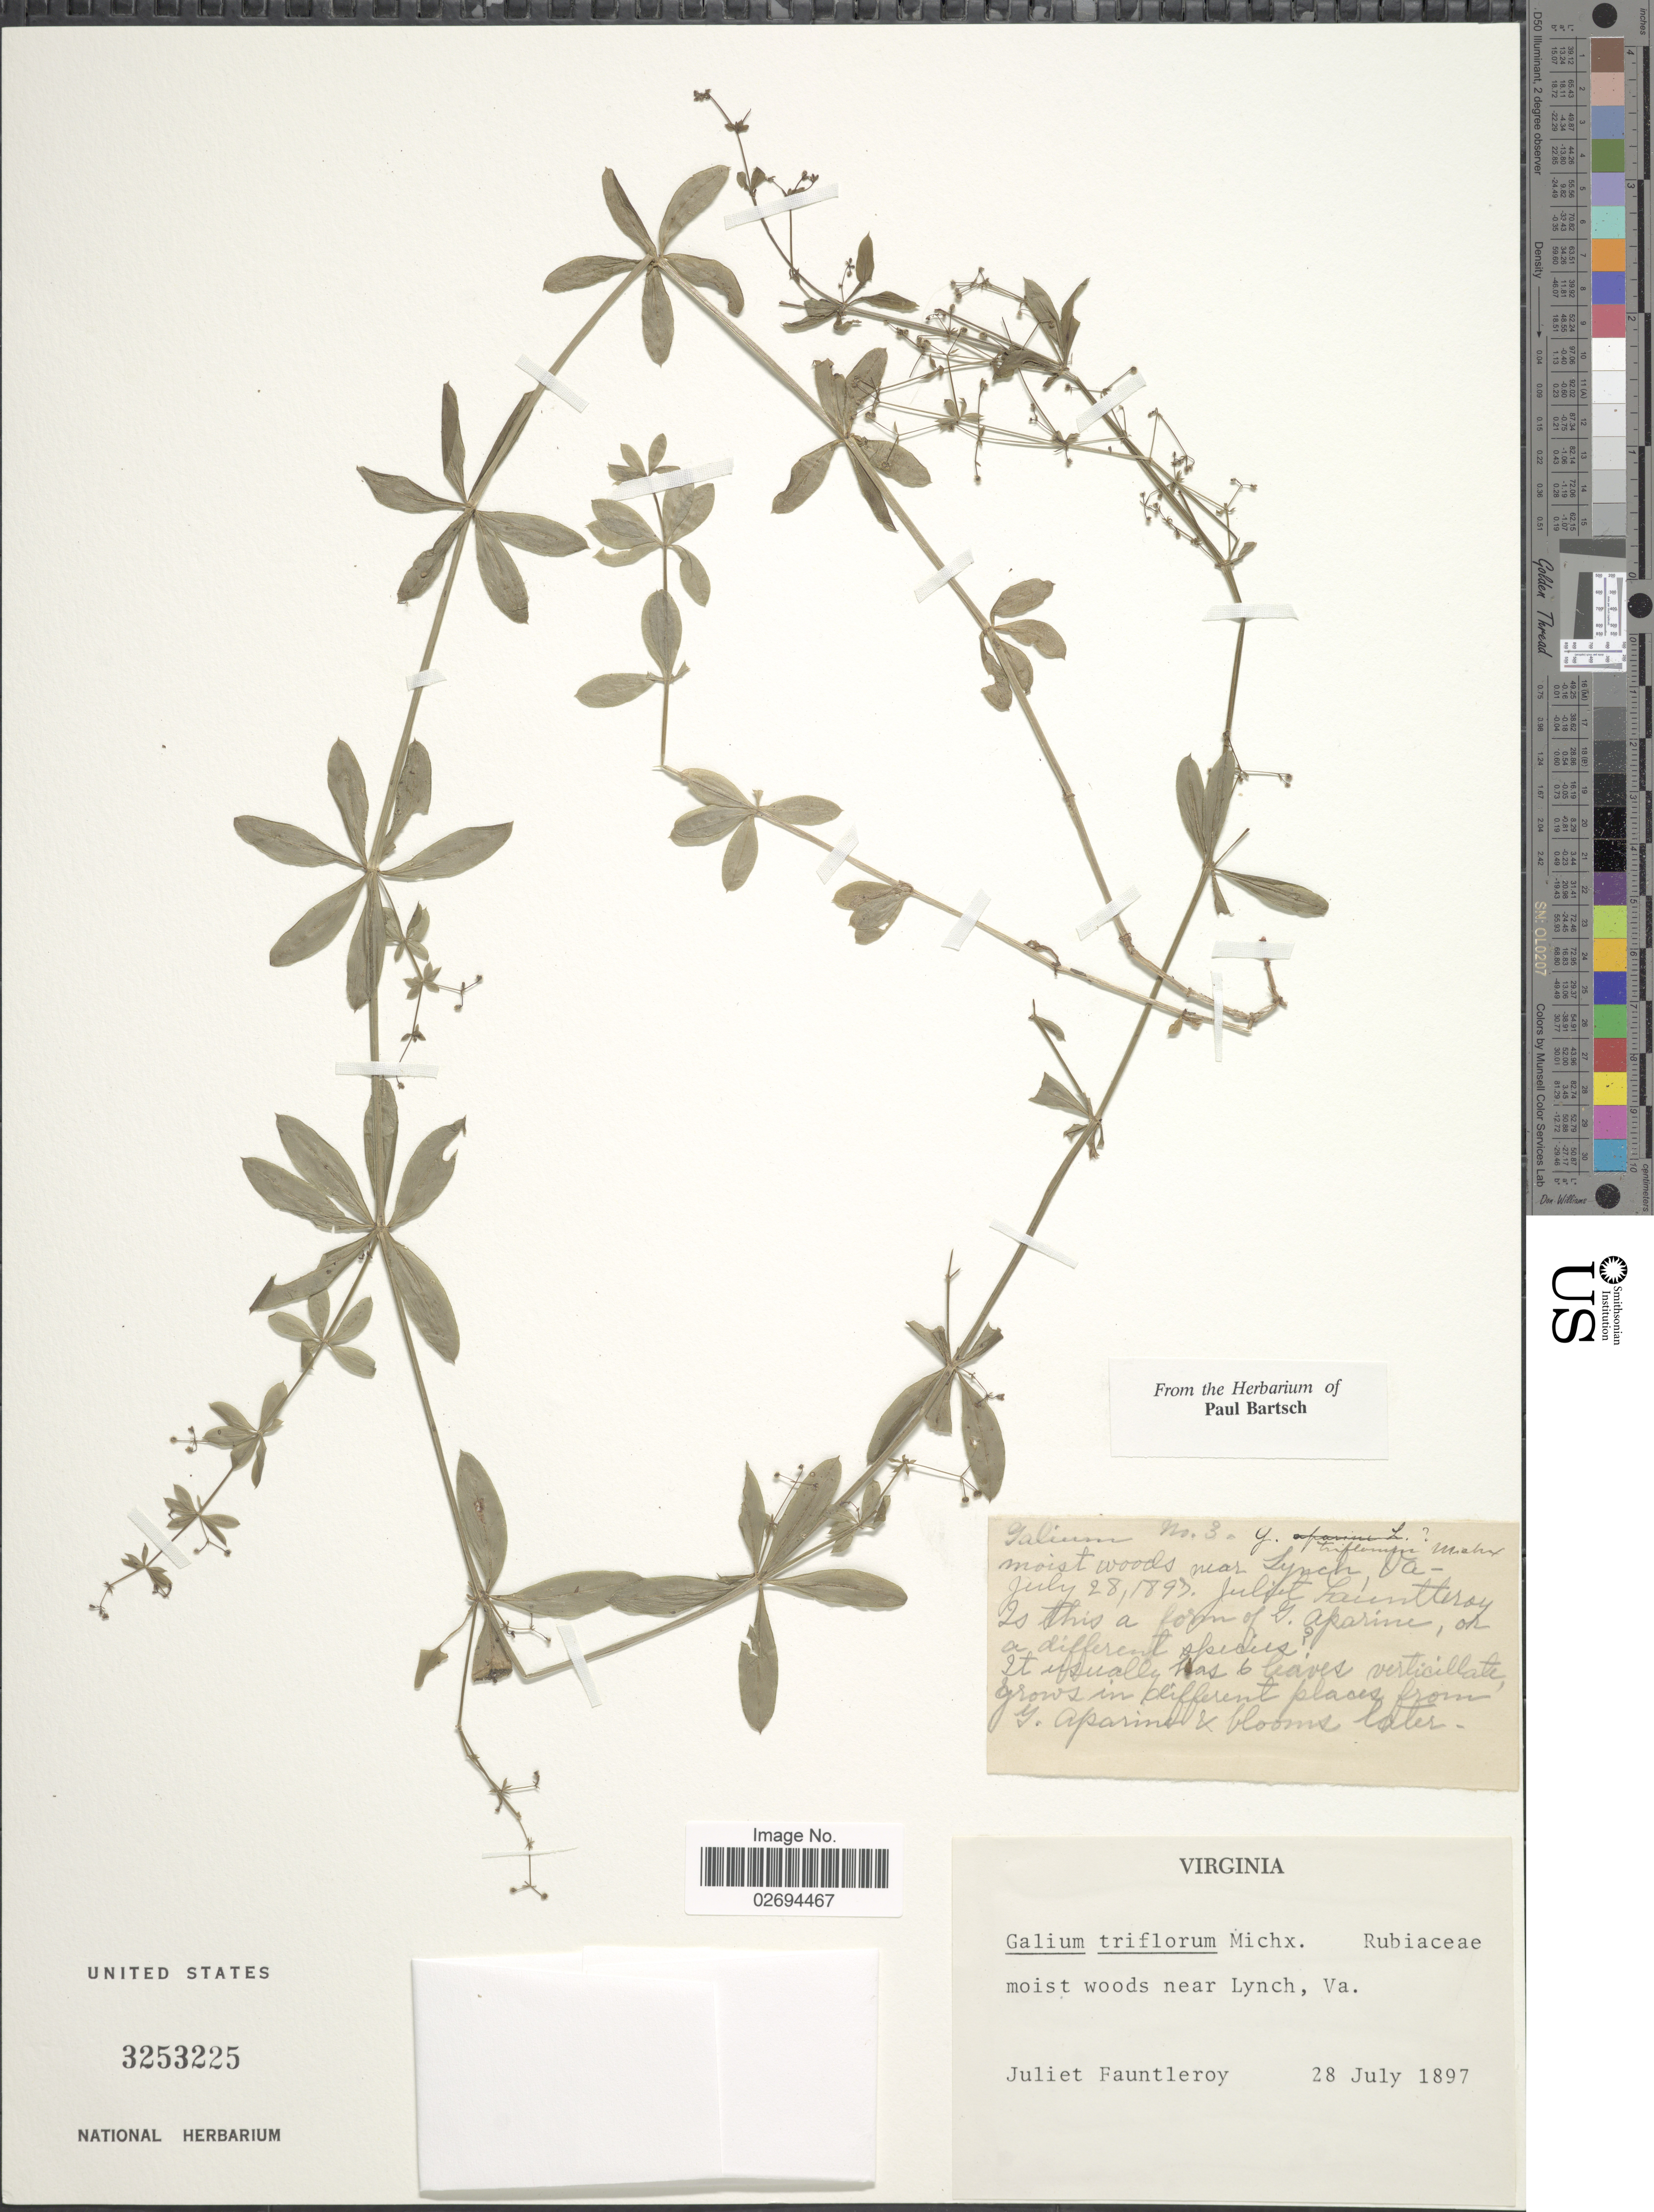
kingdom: Plantae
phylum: Tracheophyta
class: Magnoliopsida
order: Gentianales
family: Rubiaceae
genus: Galium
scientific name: Galium triflorum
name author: Michx.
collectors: J. Fauntleroy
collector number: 3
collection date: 1897-07-28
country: United States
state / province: Virginia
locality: Near Lynch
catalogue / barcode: US 3253225